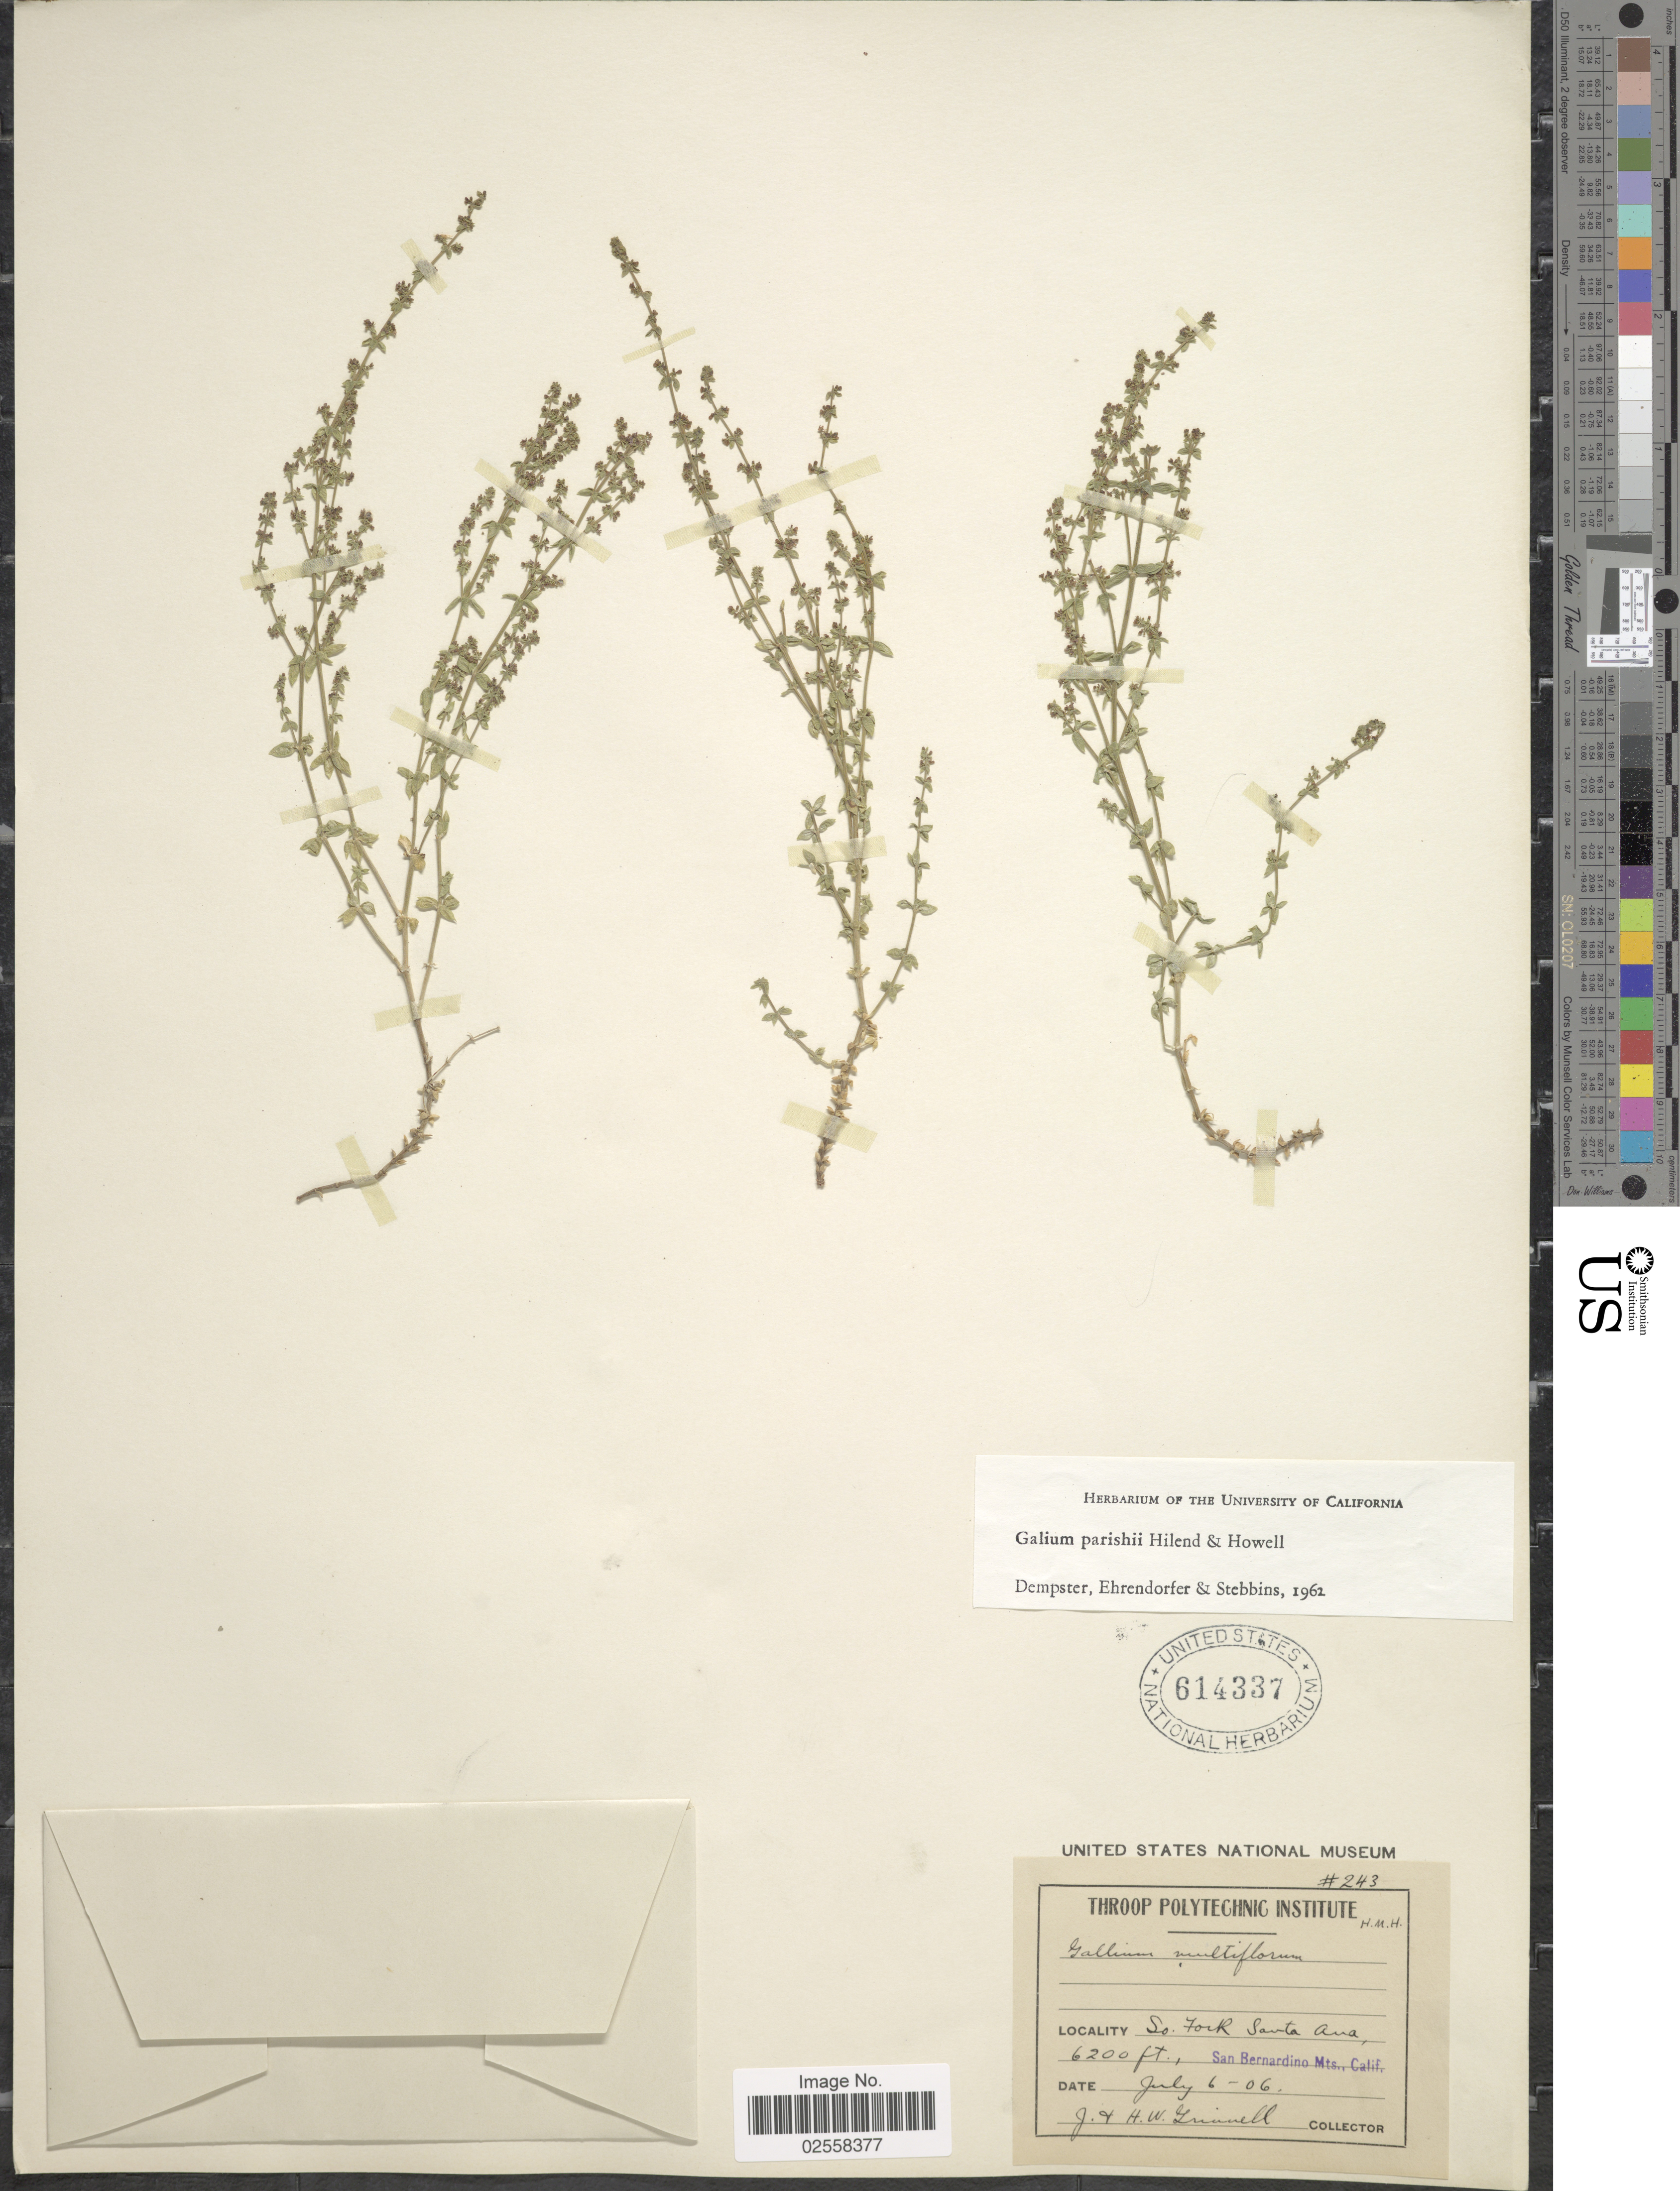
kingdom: Plantae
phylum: Tracheophyta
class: Magnoliopsida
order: Gentianales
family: Rubiaceae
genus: Galium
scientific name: Galium parishii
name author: Hilend & J.T. Howell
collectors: J. Grinnell & H. Grinnell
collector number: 243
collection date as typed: Transcribed d/m/y: 6/7/6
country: United States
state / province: California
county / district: San Bernardino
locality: So. Fork Santa Ana, San Bernardino Mts, Calif.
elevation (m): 1890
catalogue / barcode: US 614337